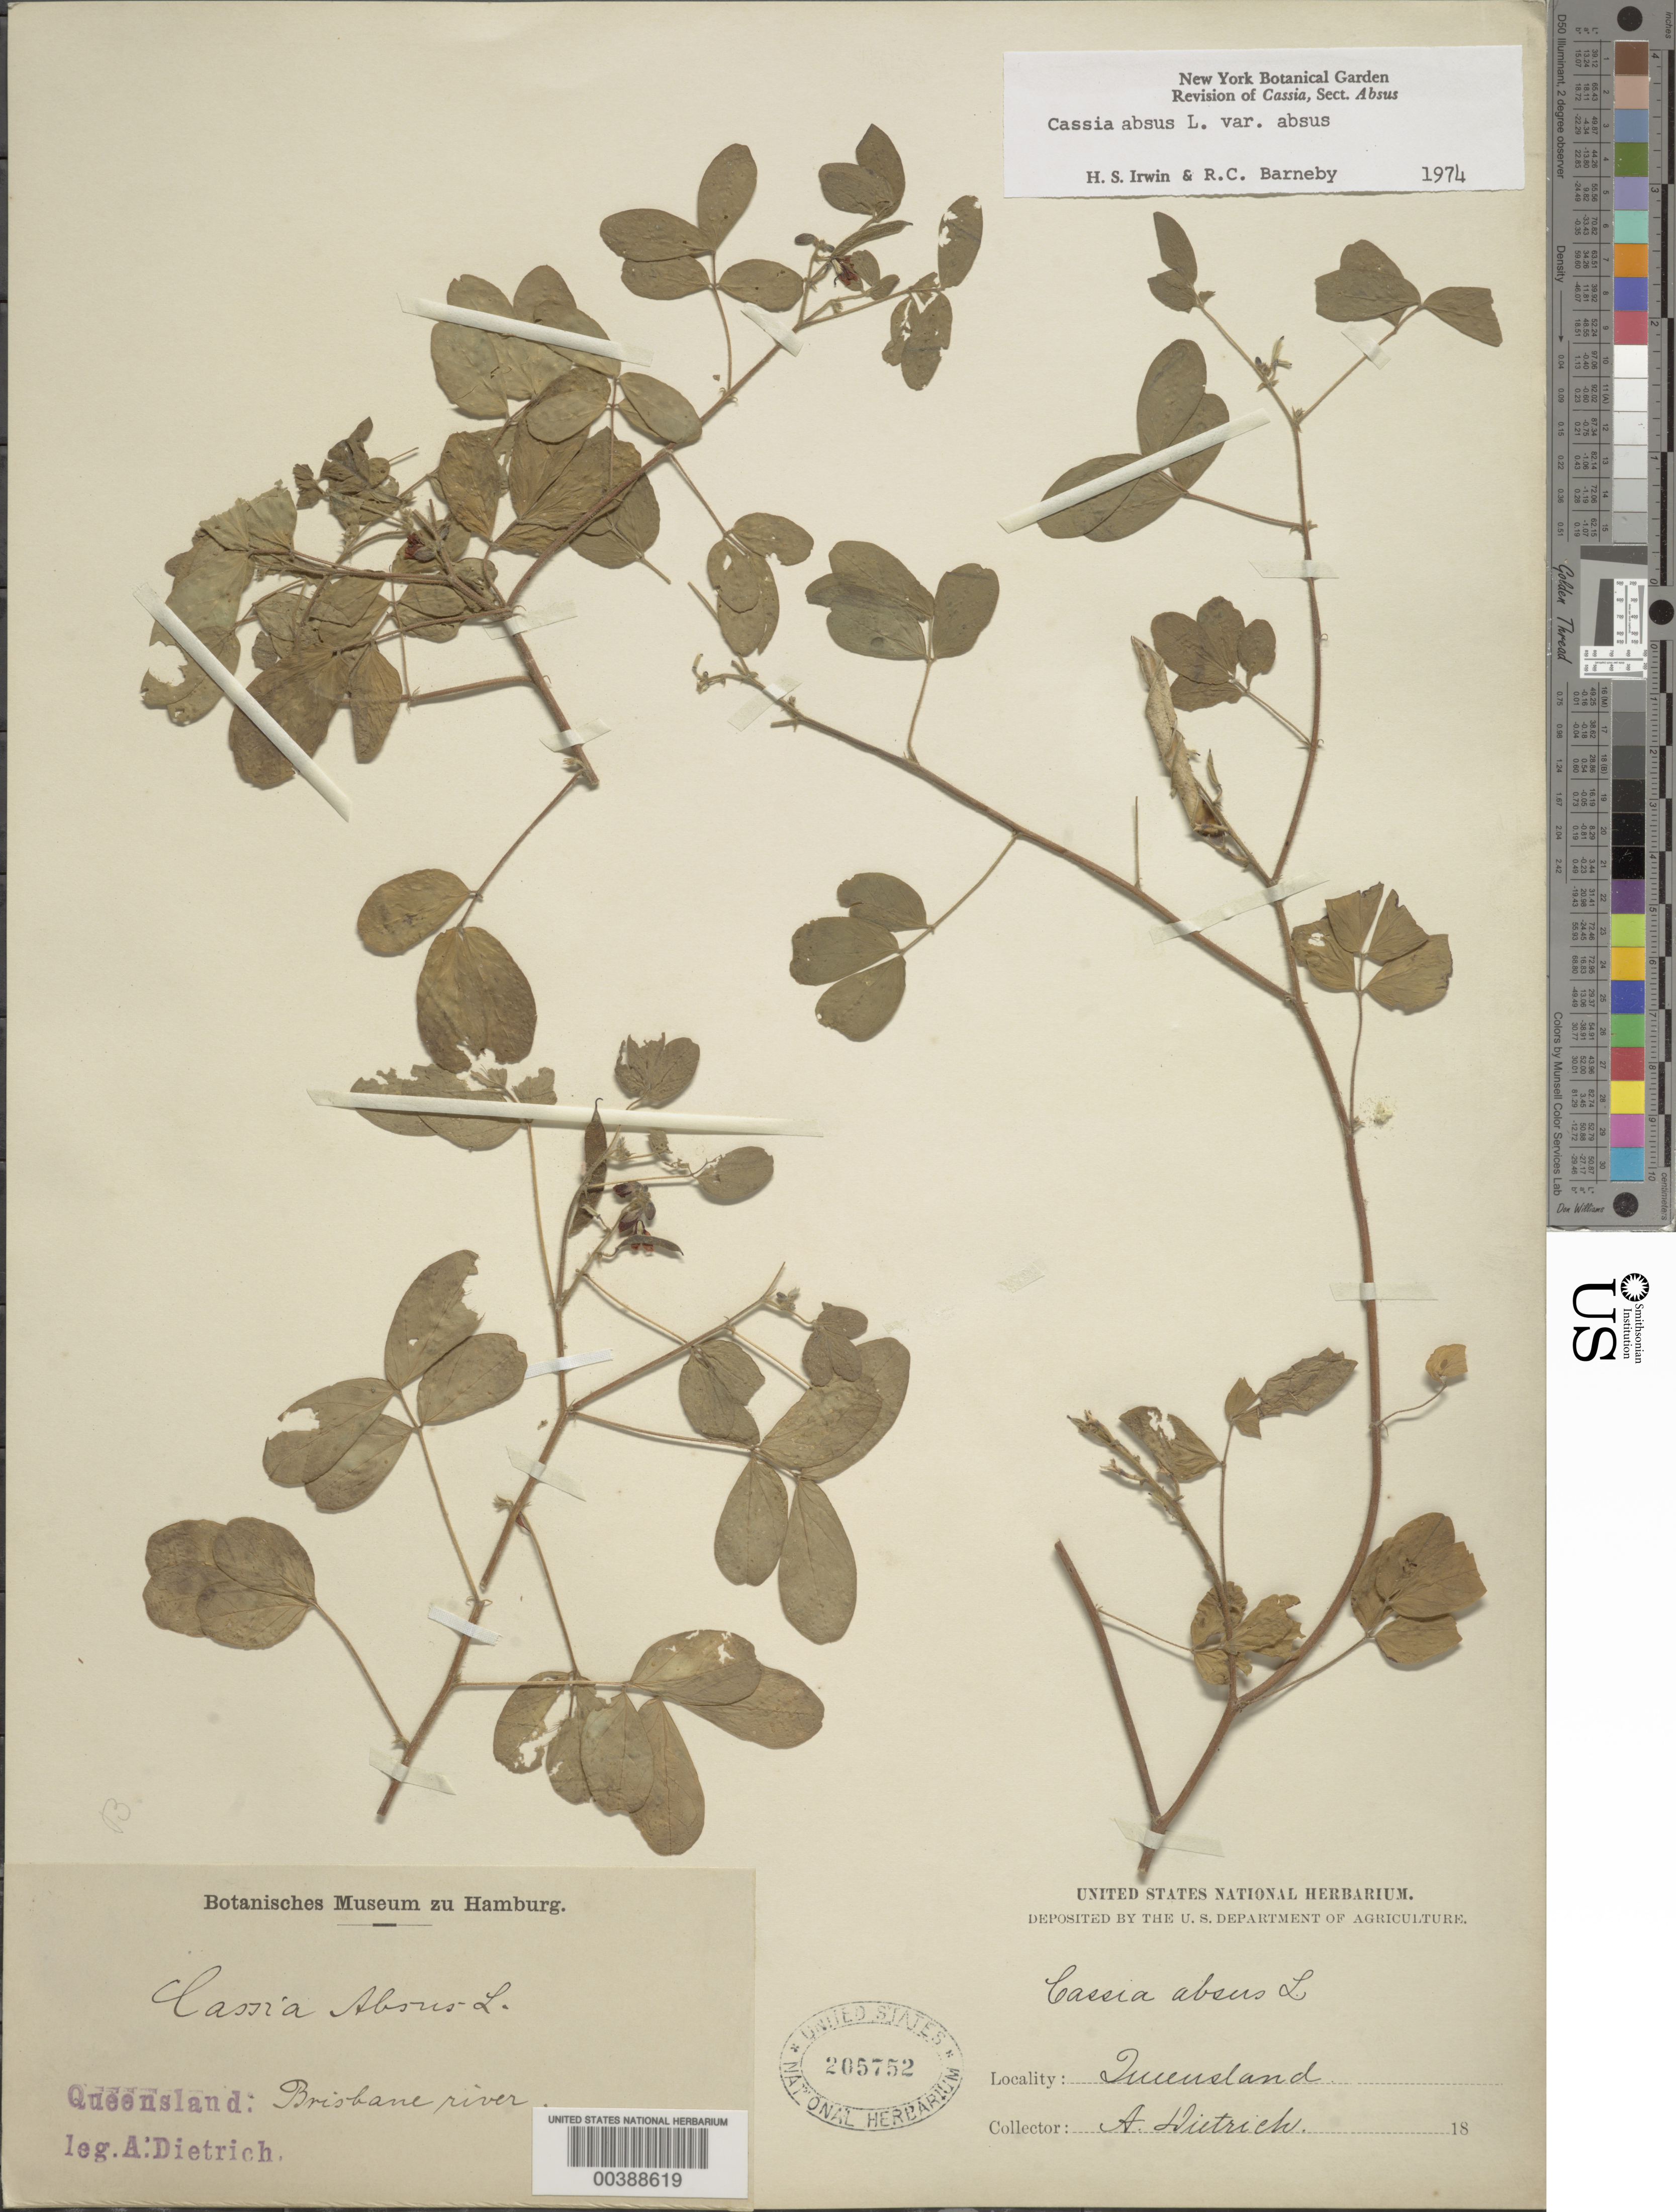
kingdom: Plantae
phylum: Tracheophyta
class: Magnoliopsida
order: Fabales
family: Fabaceae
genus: Chamaecrista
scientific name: Chamaecrista absus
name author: (L.) H.S. Irwin & Barneby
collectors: A. Dietrich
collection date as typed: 18--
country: Australia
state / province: Queensland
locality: Brisbane river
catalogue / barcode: US 205752